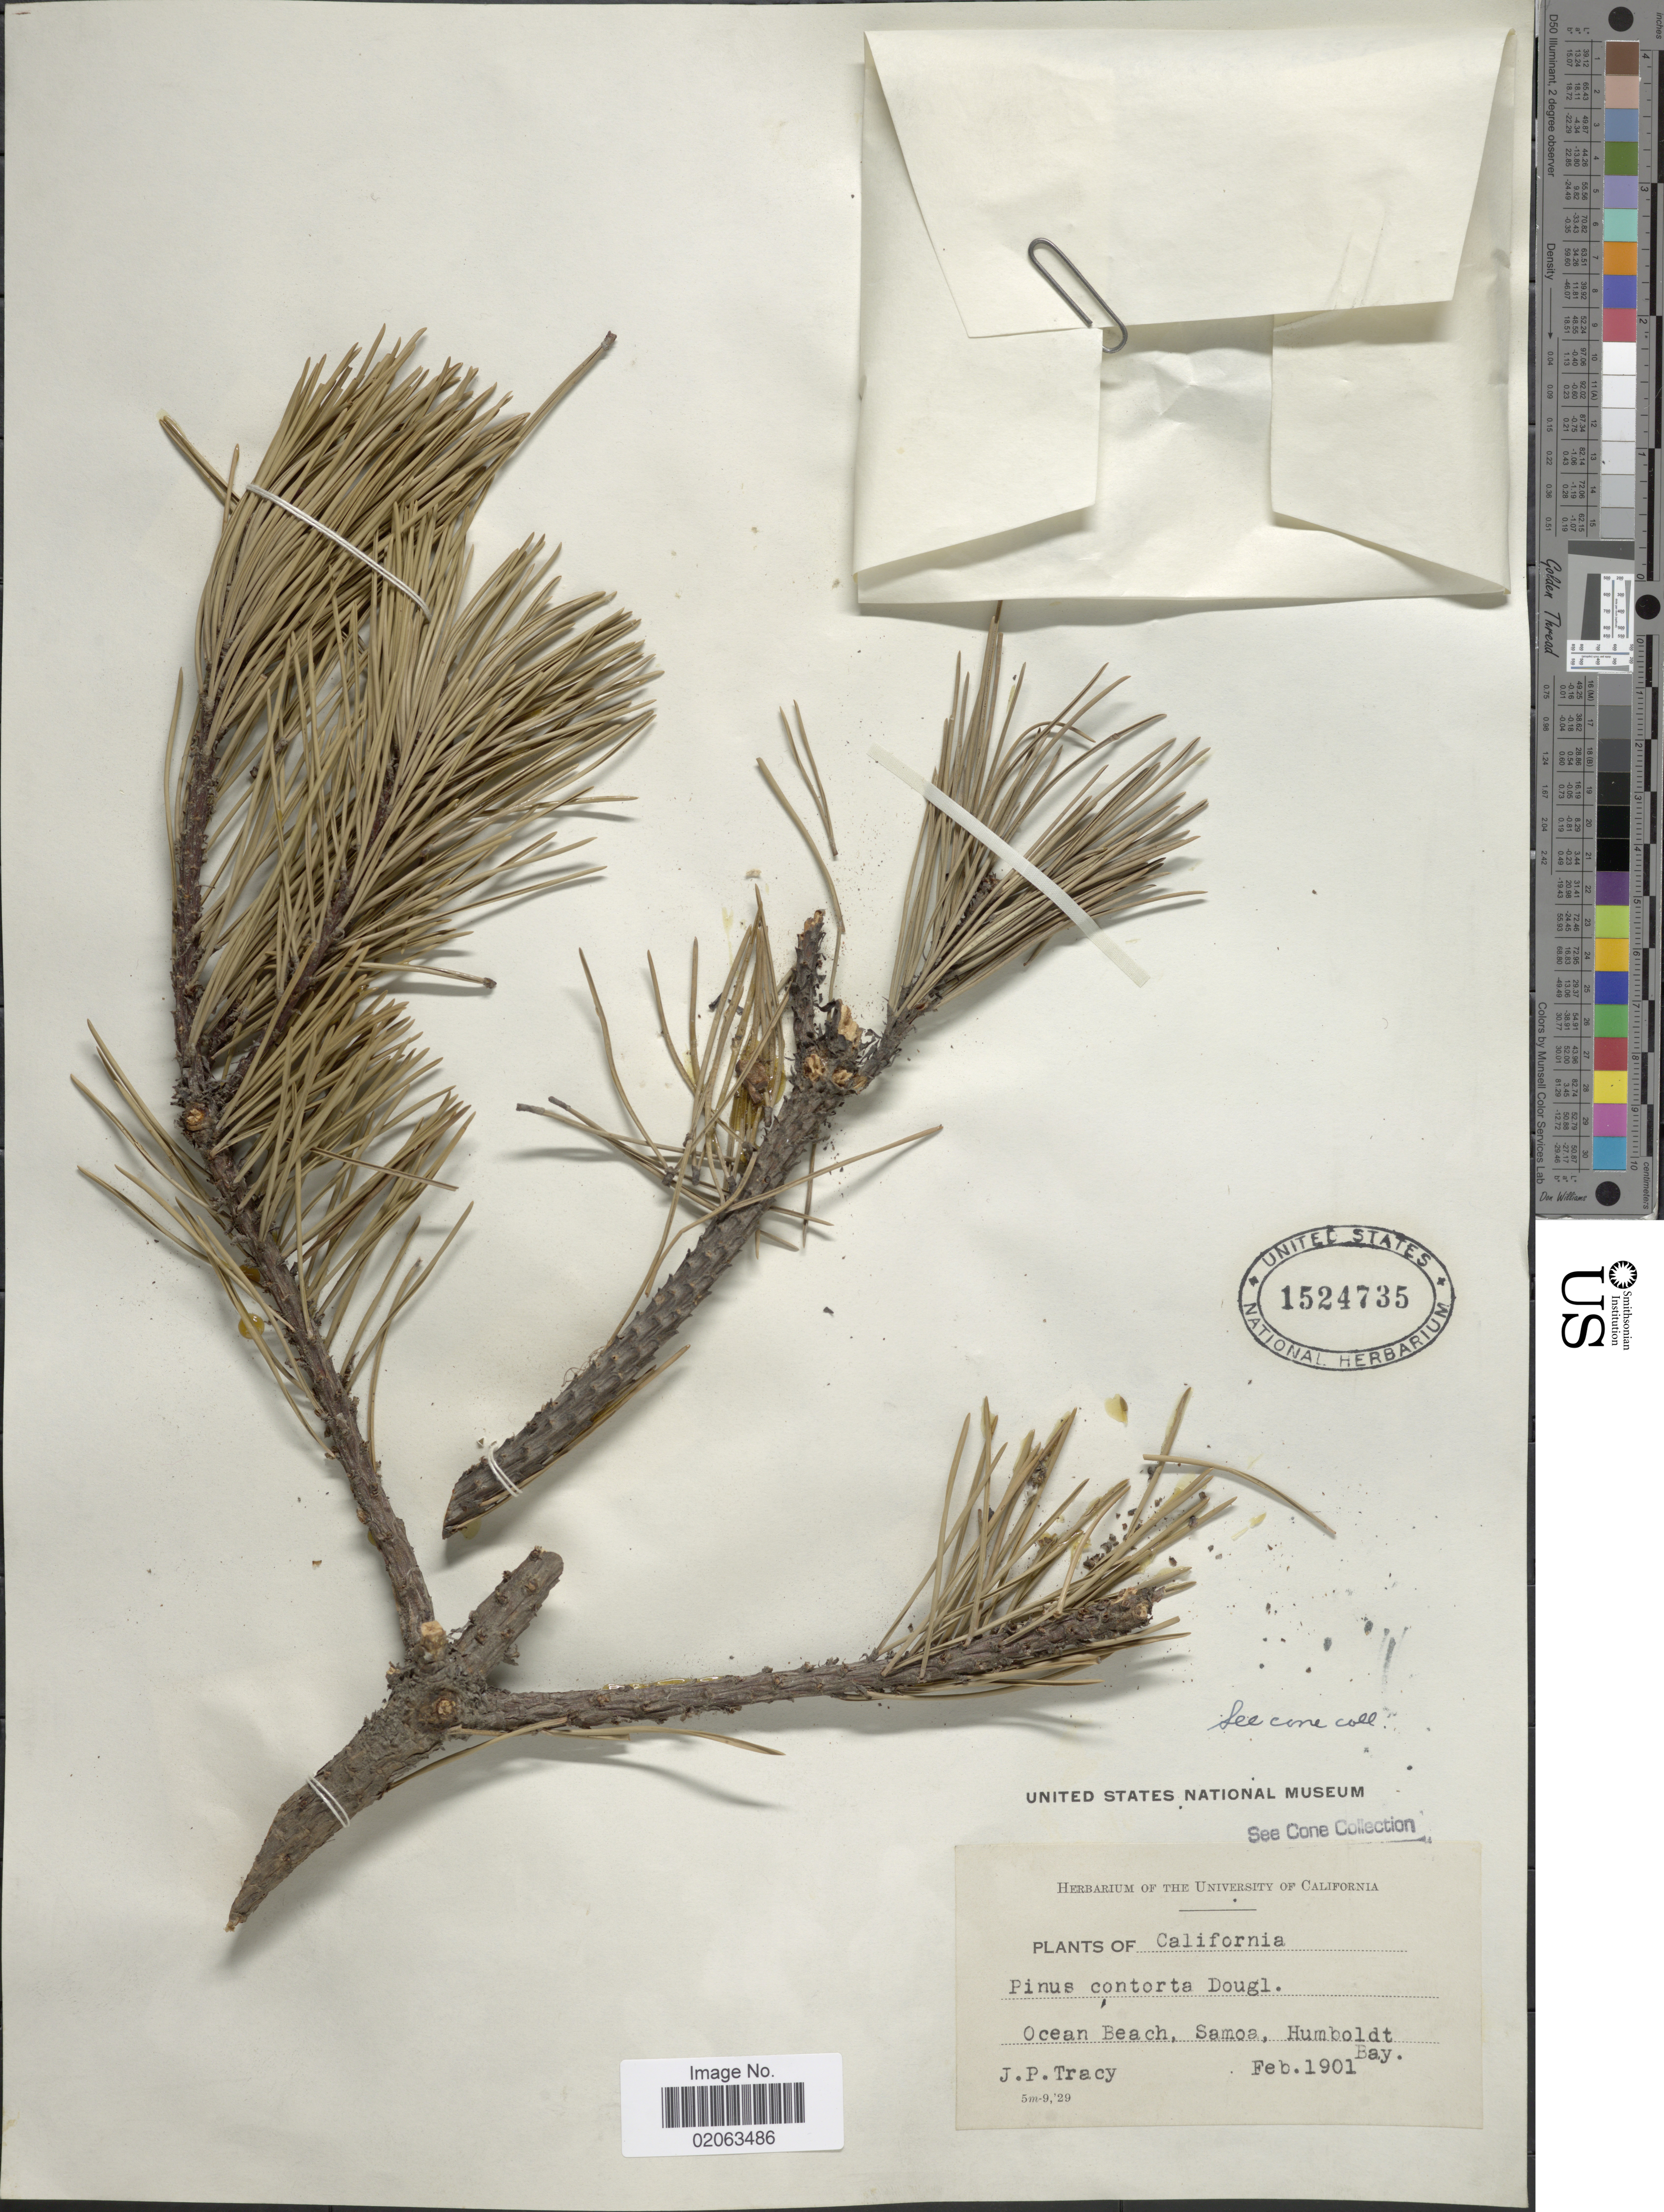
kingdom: Plantae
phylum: Tracheophyta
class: Pinopsida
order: Pinales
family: Pinaceae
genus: Pinus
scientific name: Pinus contorta var. contorta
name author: Douglas ex Loudon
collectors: J. Tracy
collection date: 1901-02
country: United States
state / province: California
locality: Ocean Beach, Samos, Humboldt Bay.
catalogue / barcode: US 1524735